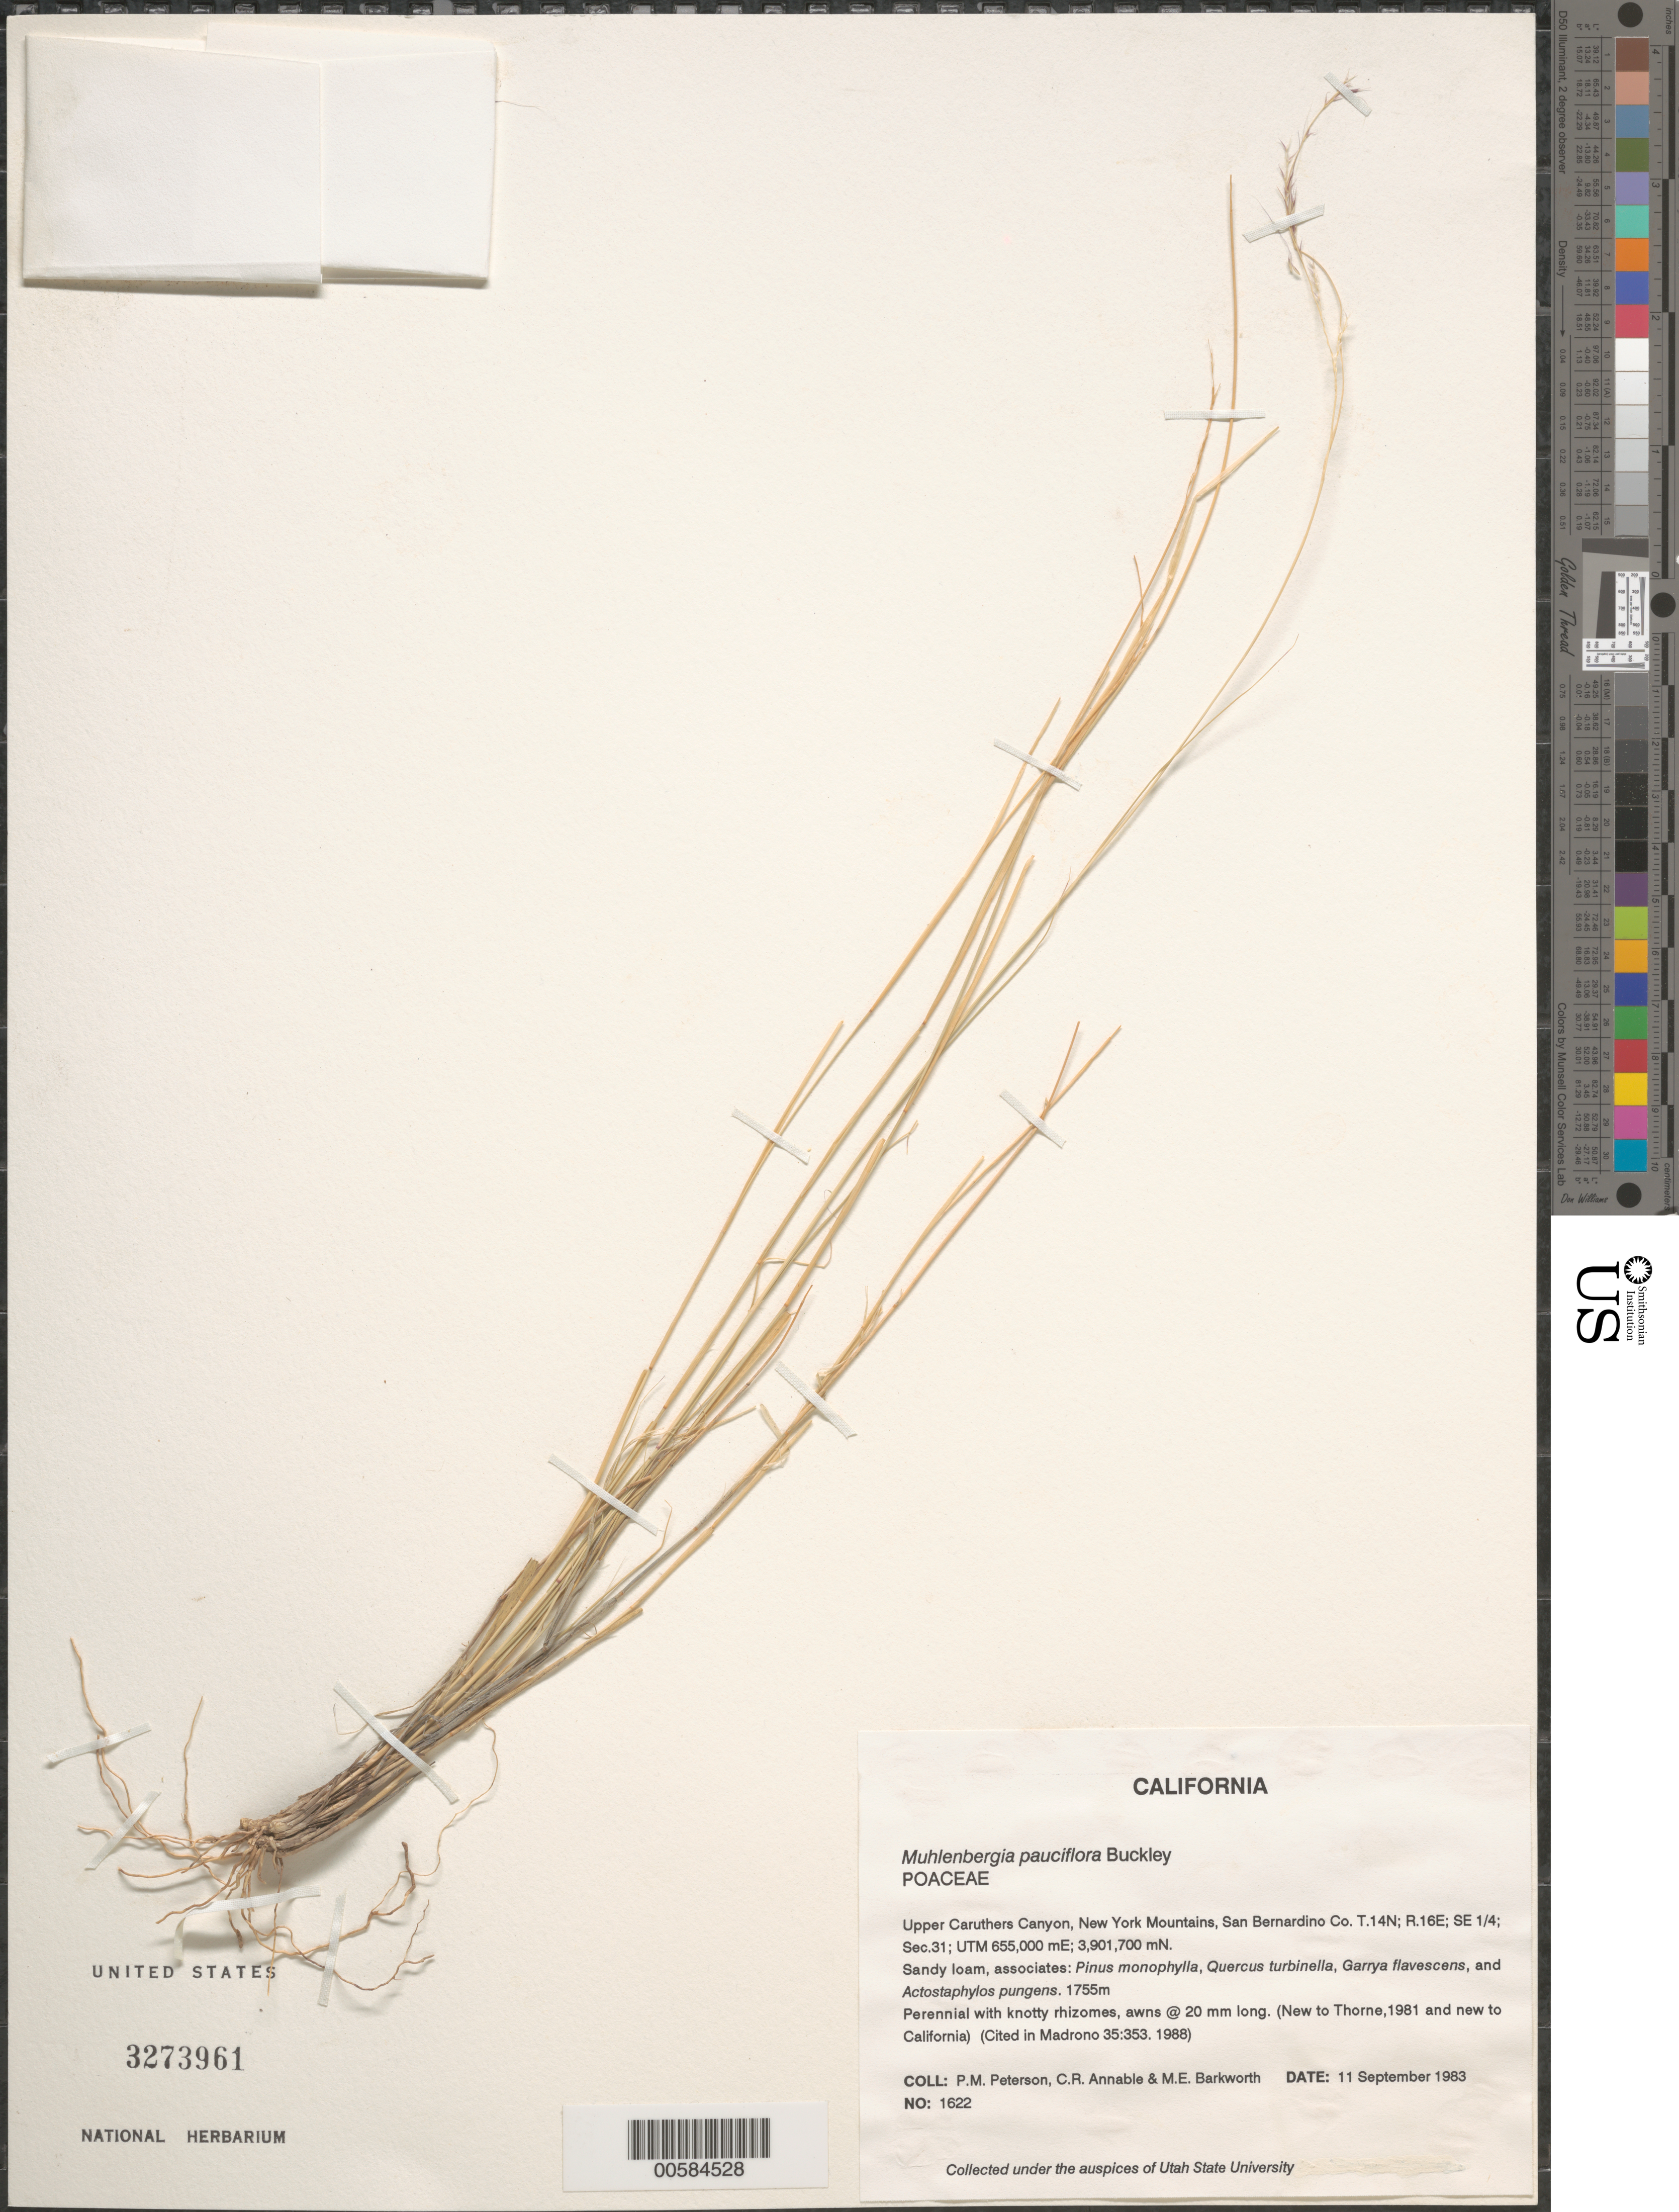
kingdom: Plantae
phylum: Tracheophyta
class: Liliopsida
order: Poales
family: Poaceae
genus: Muhlenbergia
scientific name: Muhlenbergia pauciflora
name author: Buckley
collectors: P. M. Peterson, C. R. Annable & M. E. Barkworth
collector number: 01622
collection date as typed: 11 Sep 1983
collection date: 1983-09-11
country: United States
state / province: California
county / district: San Bernardino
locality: Upper Caruthers Canyon, New York Mtns.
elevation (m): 1755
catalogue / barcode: US 3273961